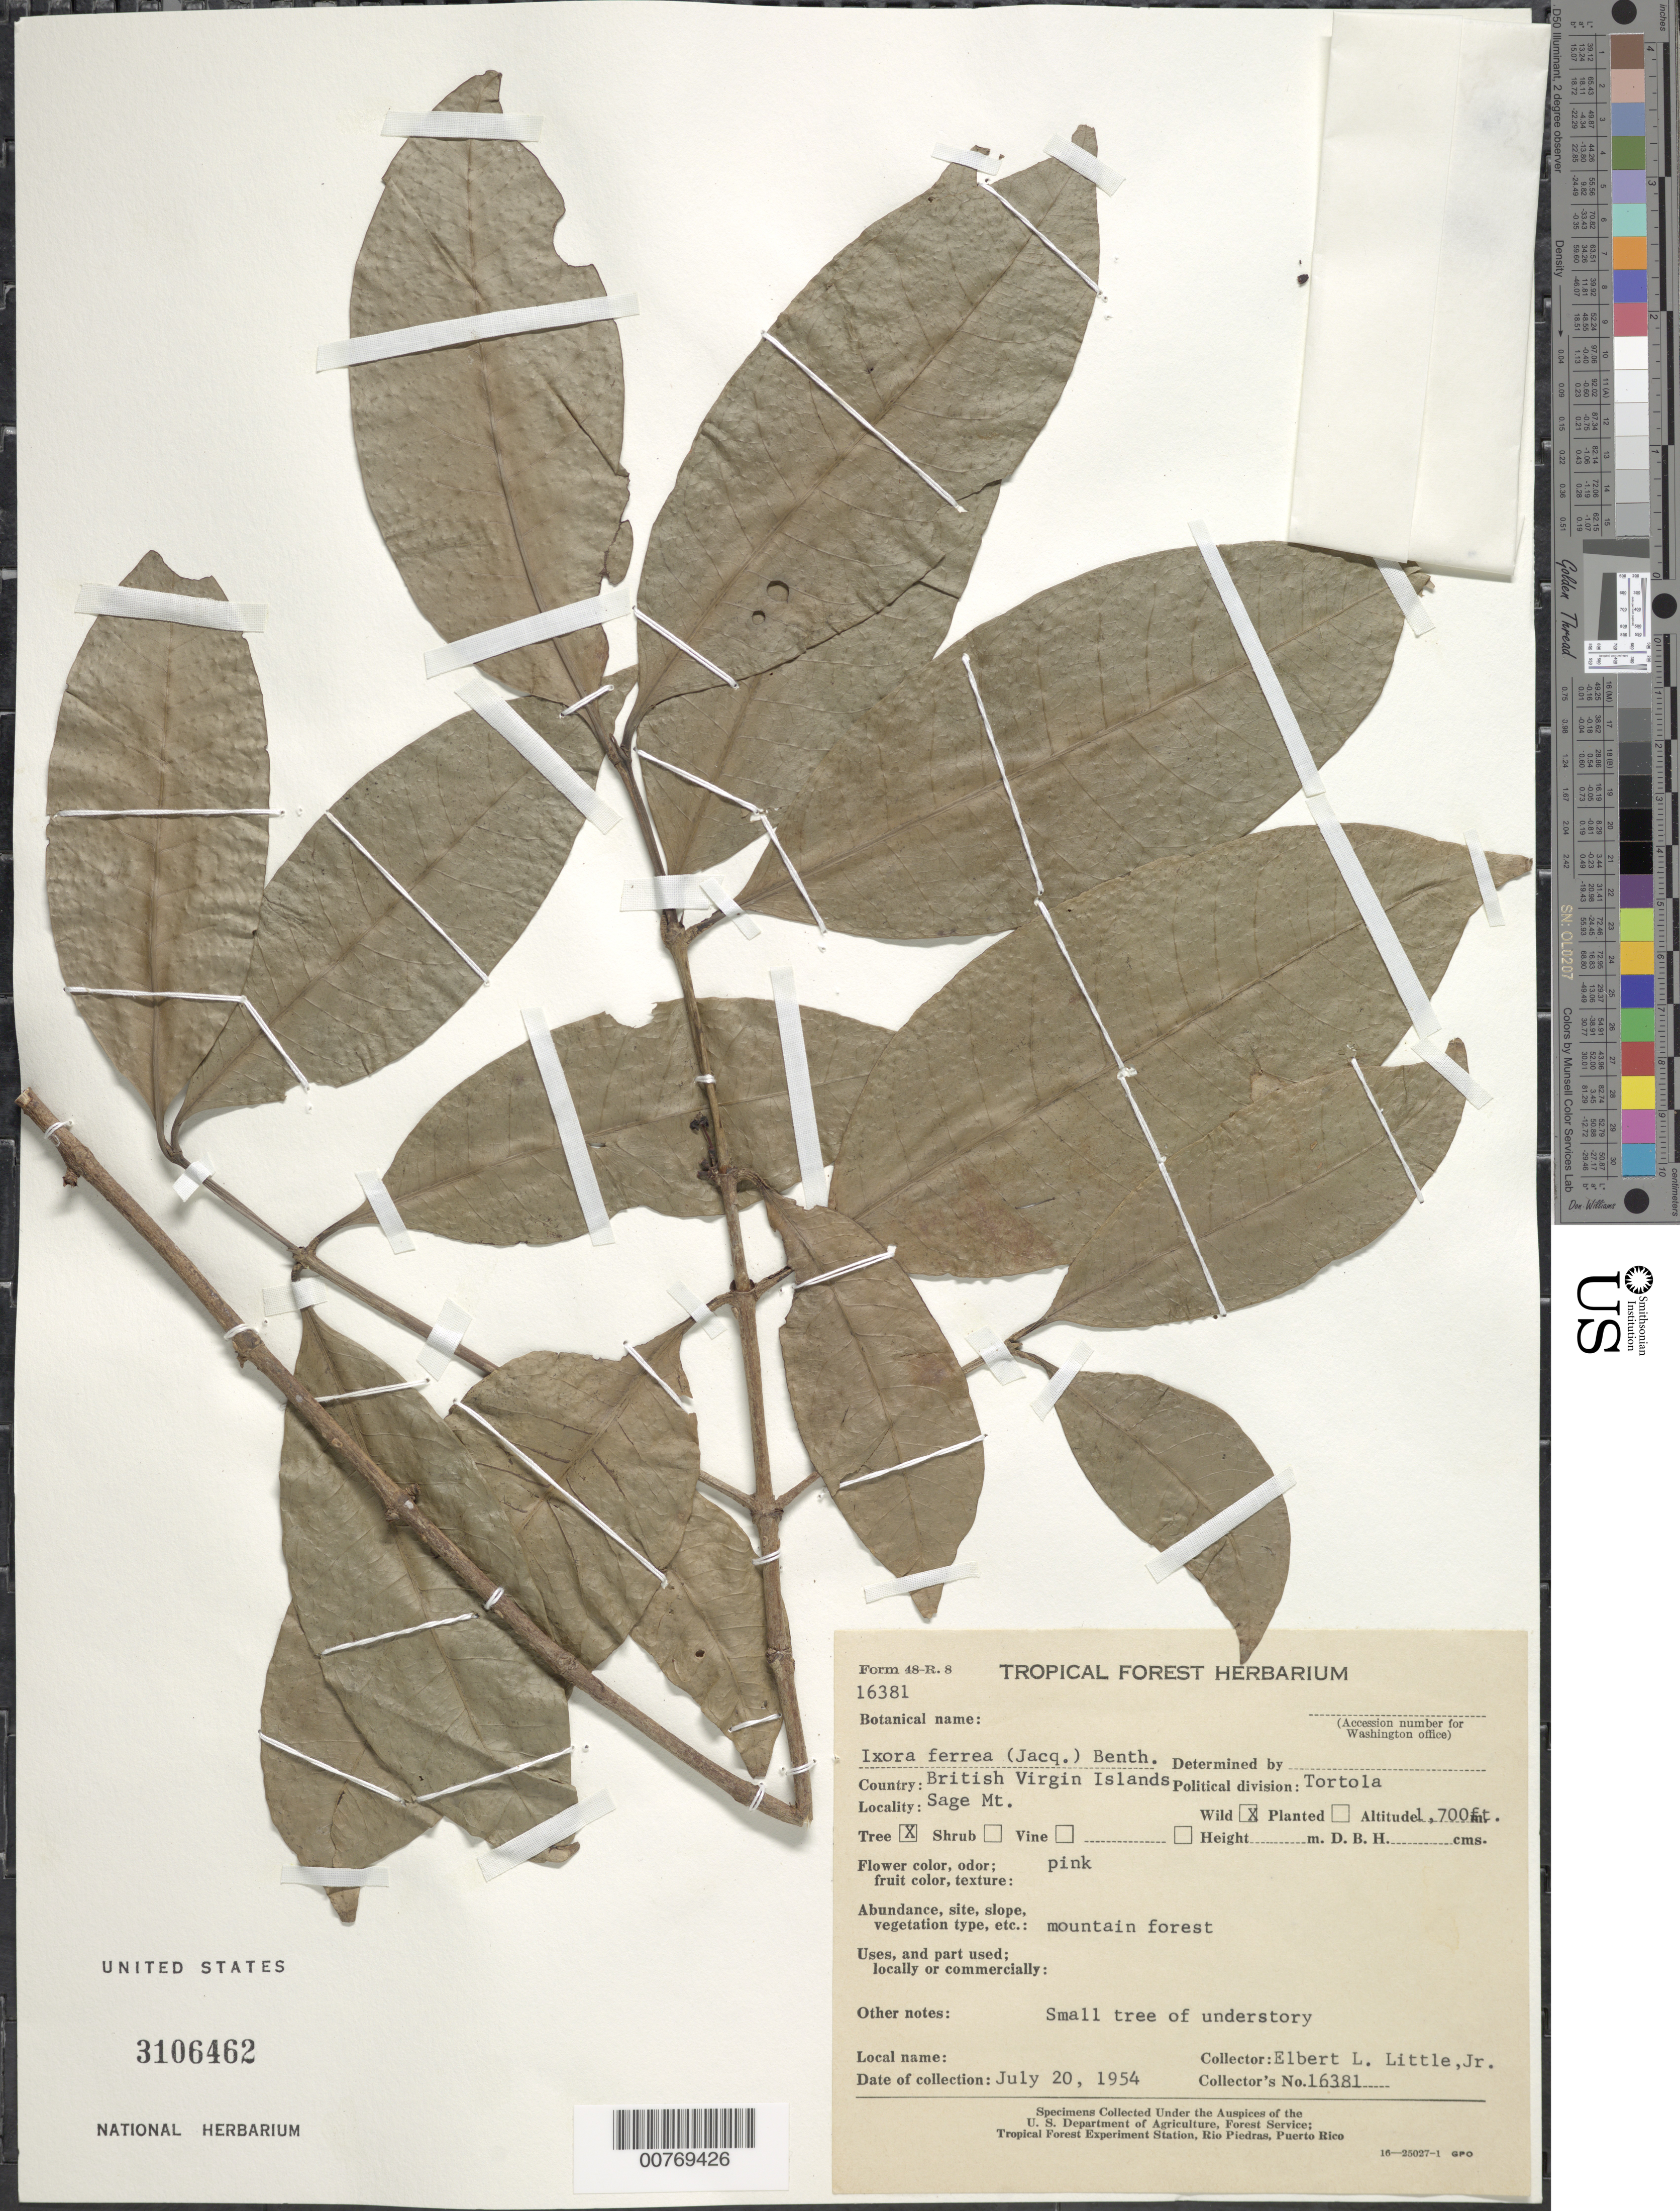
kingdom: Plantae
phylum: Tracheophyta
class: Magnoliopsida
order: Gentianales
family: Rubiaceae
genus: Ixora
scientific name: Ixora ferrea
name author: (Jacq.) Benth.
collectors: E. L. Little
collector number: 16381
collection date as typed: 20 Jul 1954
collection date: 1954-07-20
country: British Virgin Islands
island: Tortola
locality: Sage Mt.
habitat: Mountain forest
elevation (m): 213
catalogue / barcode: US 3106462